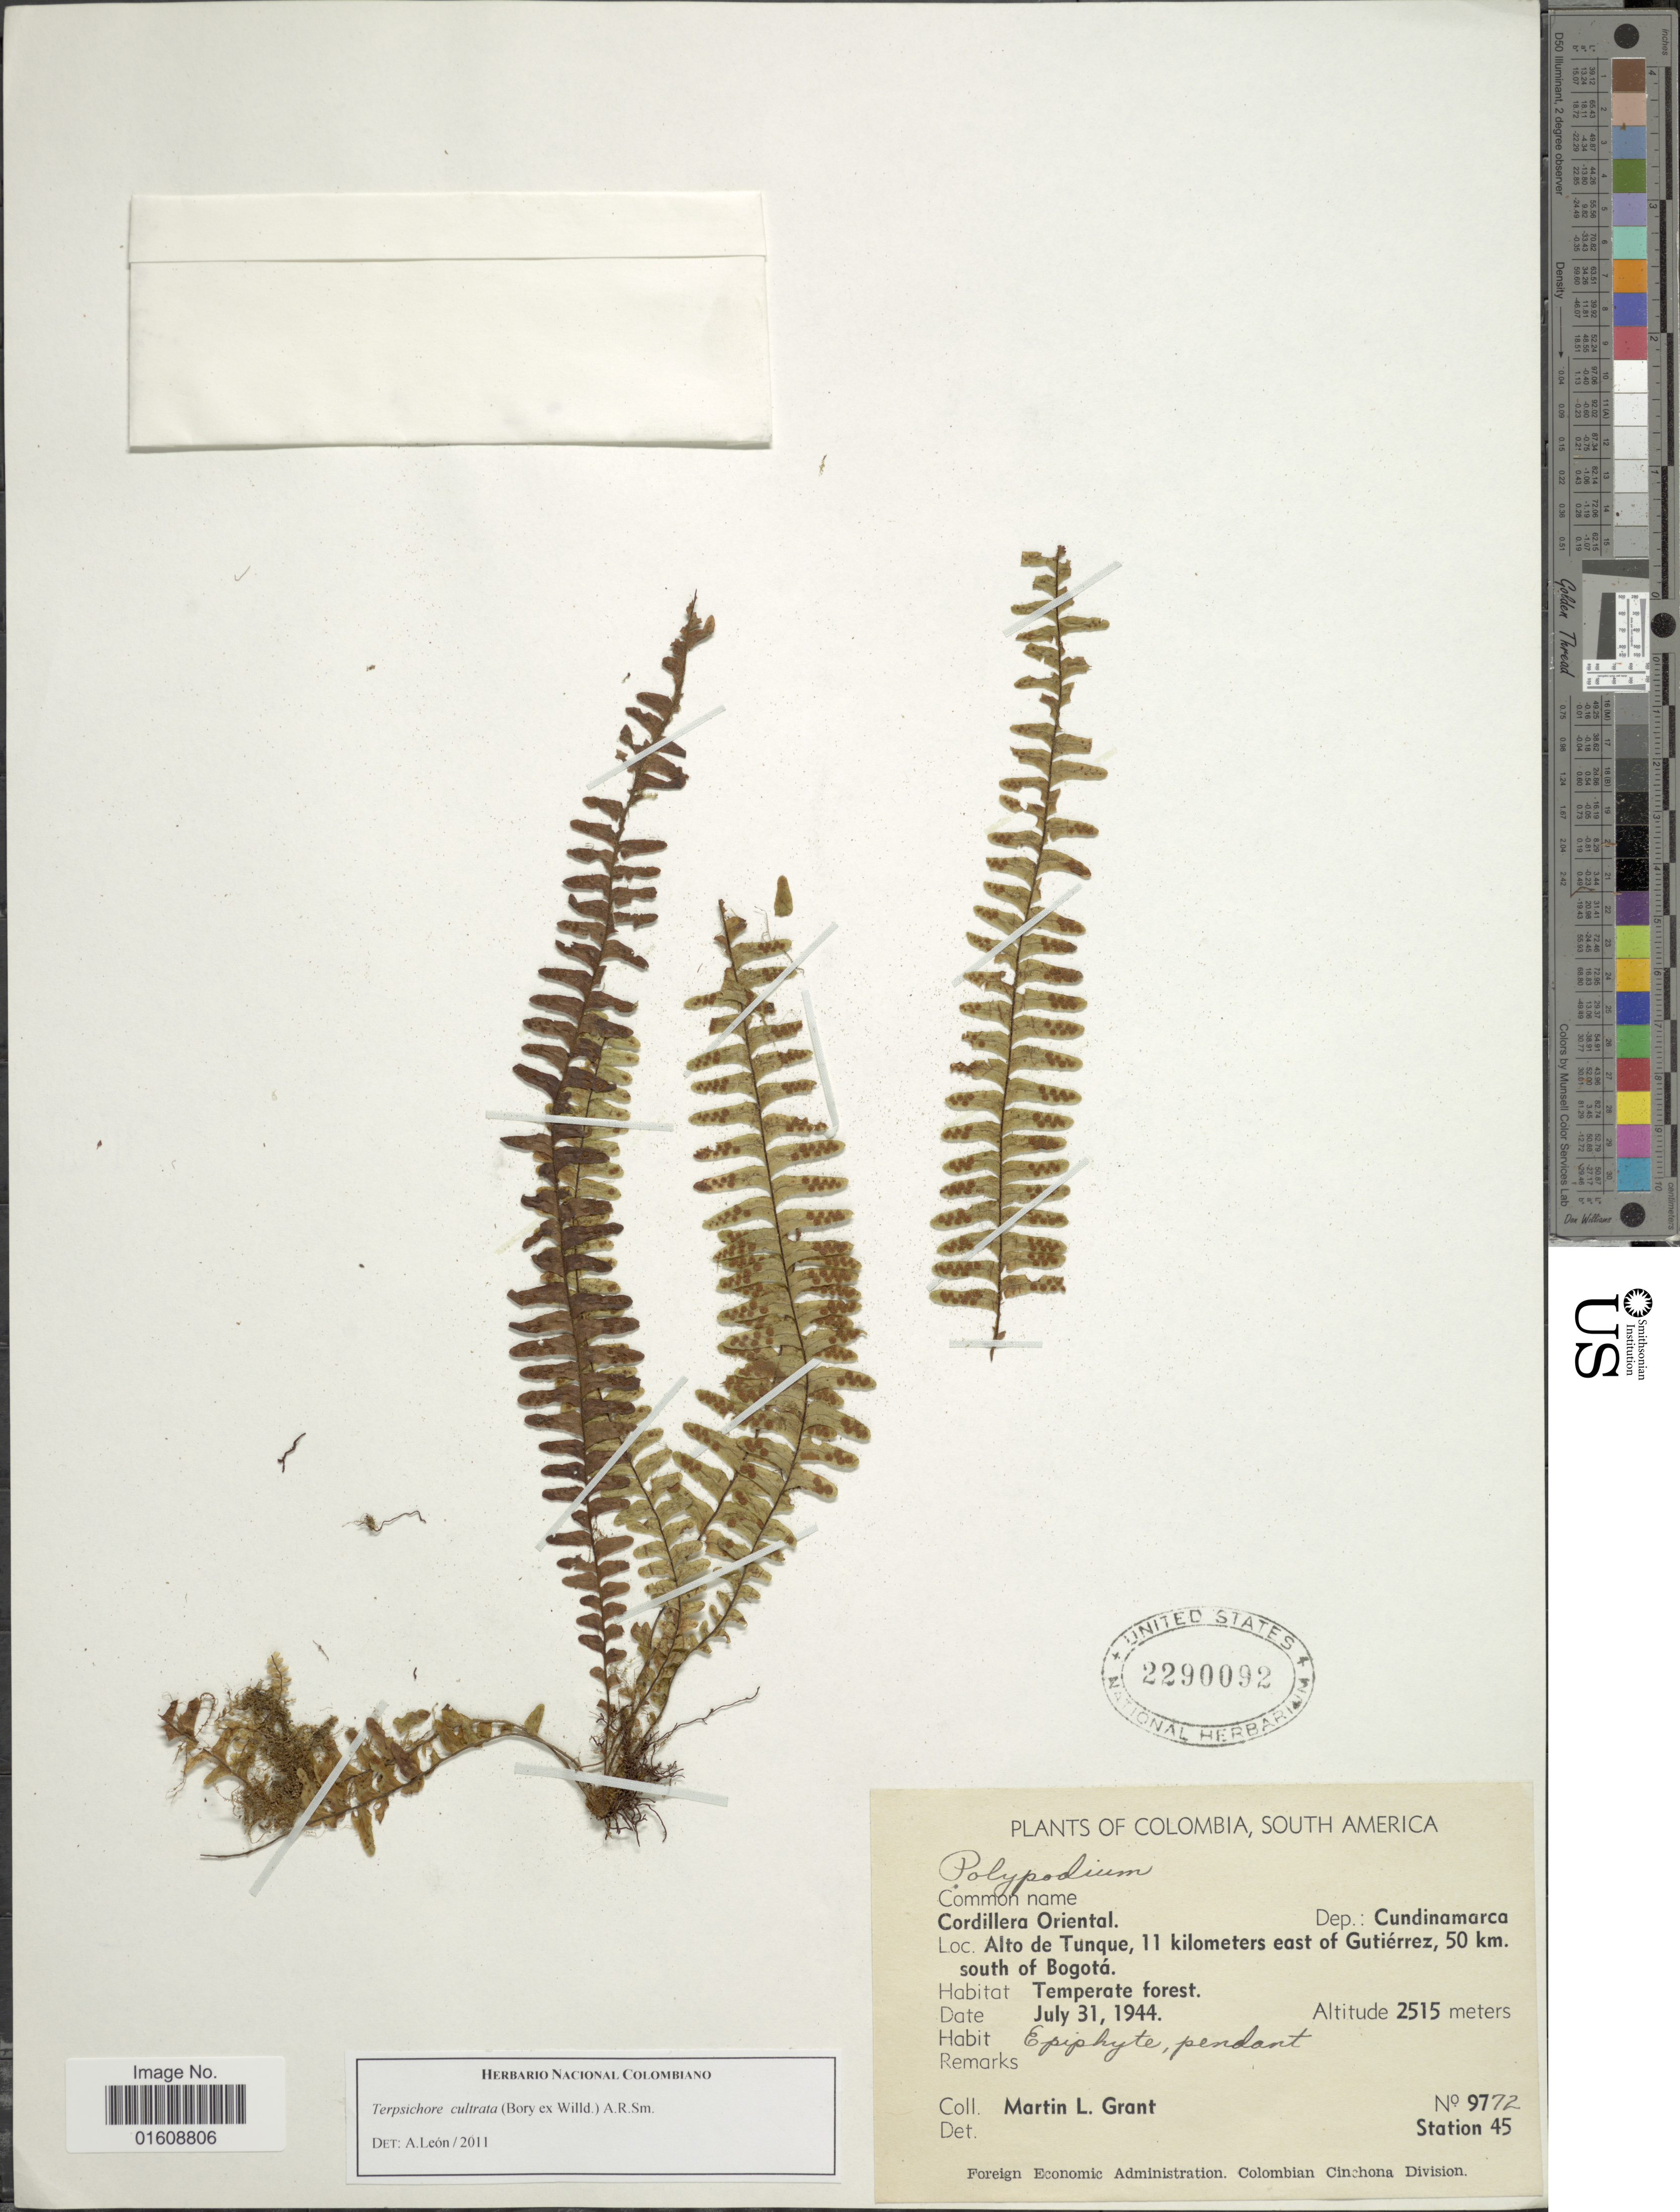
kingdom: Plantae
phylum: Tracheophyta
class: Polypodiopsida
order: Polypodiales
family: Polypodiaceae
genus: Alansmia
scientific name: Alansmia cultrata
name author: (Bory ex Willd.) Moguel & M. Kessler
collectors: M. L. Grant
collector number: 9772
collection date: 1944-07-31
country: Colombia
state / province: Cundinamarca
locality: Cordillera Oriental. Alto de Tunque, 11 kilometers east of Gutiérrez, 50 km. south of Bogotá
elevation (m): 2515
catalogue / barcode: US 2290092